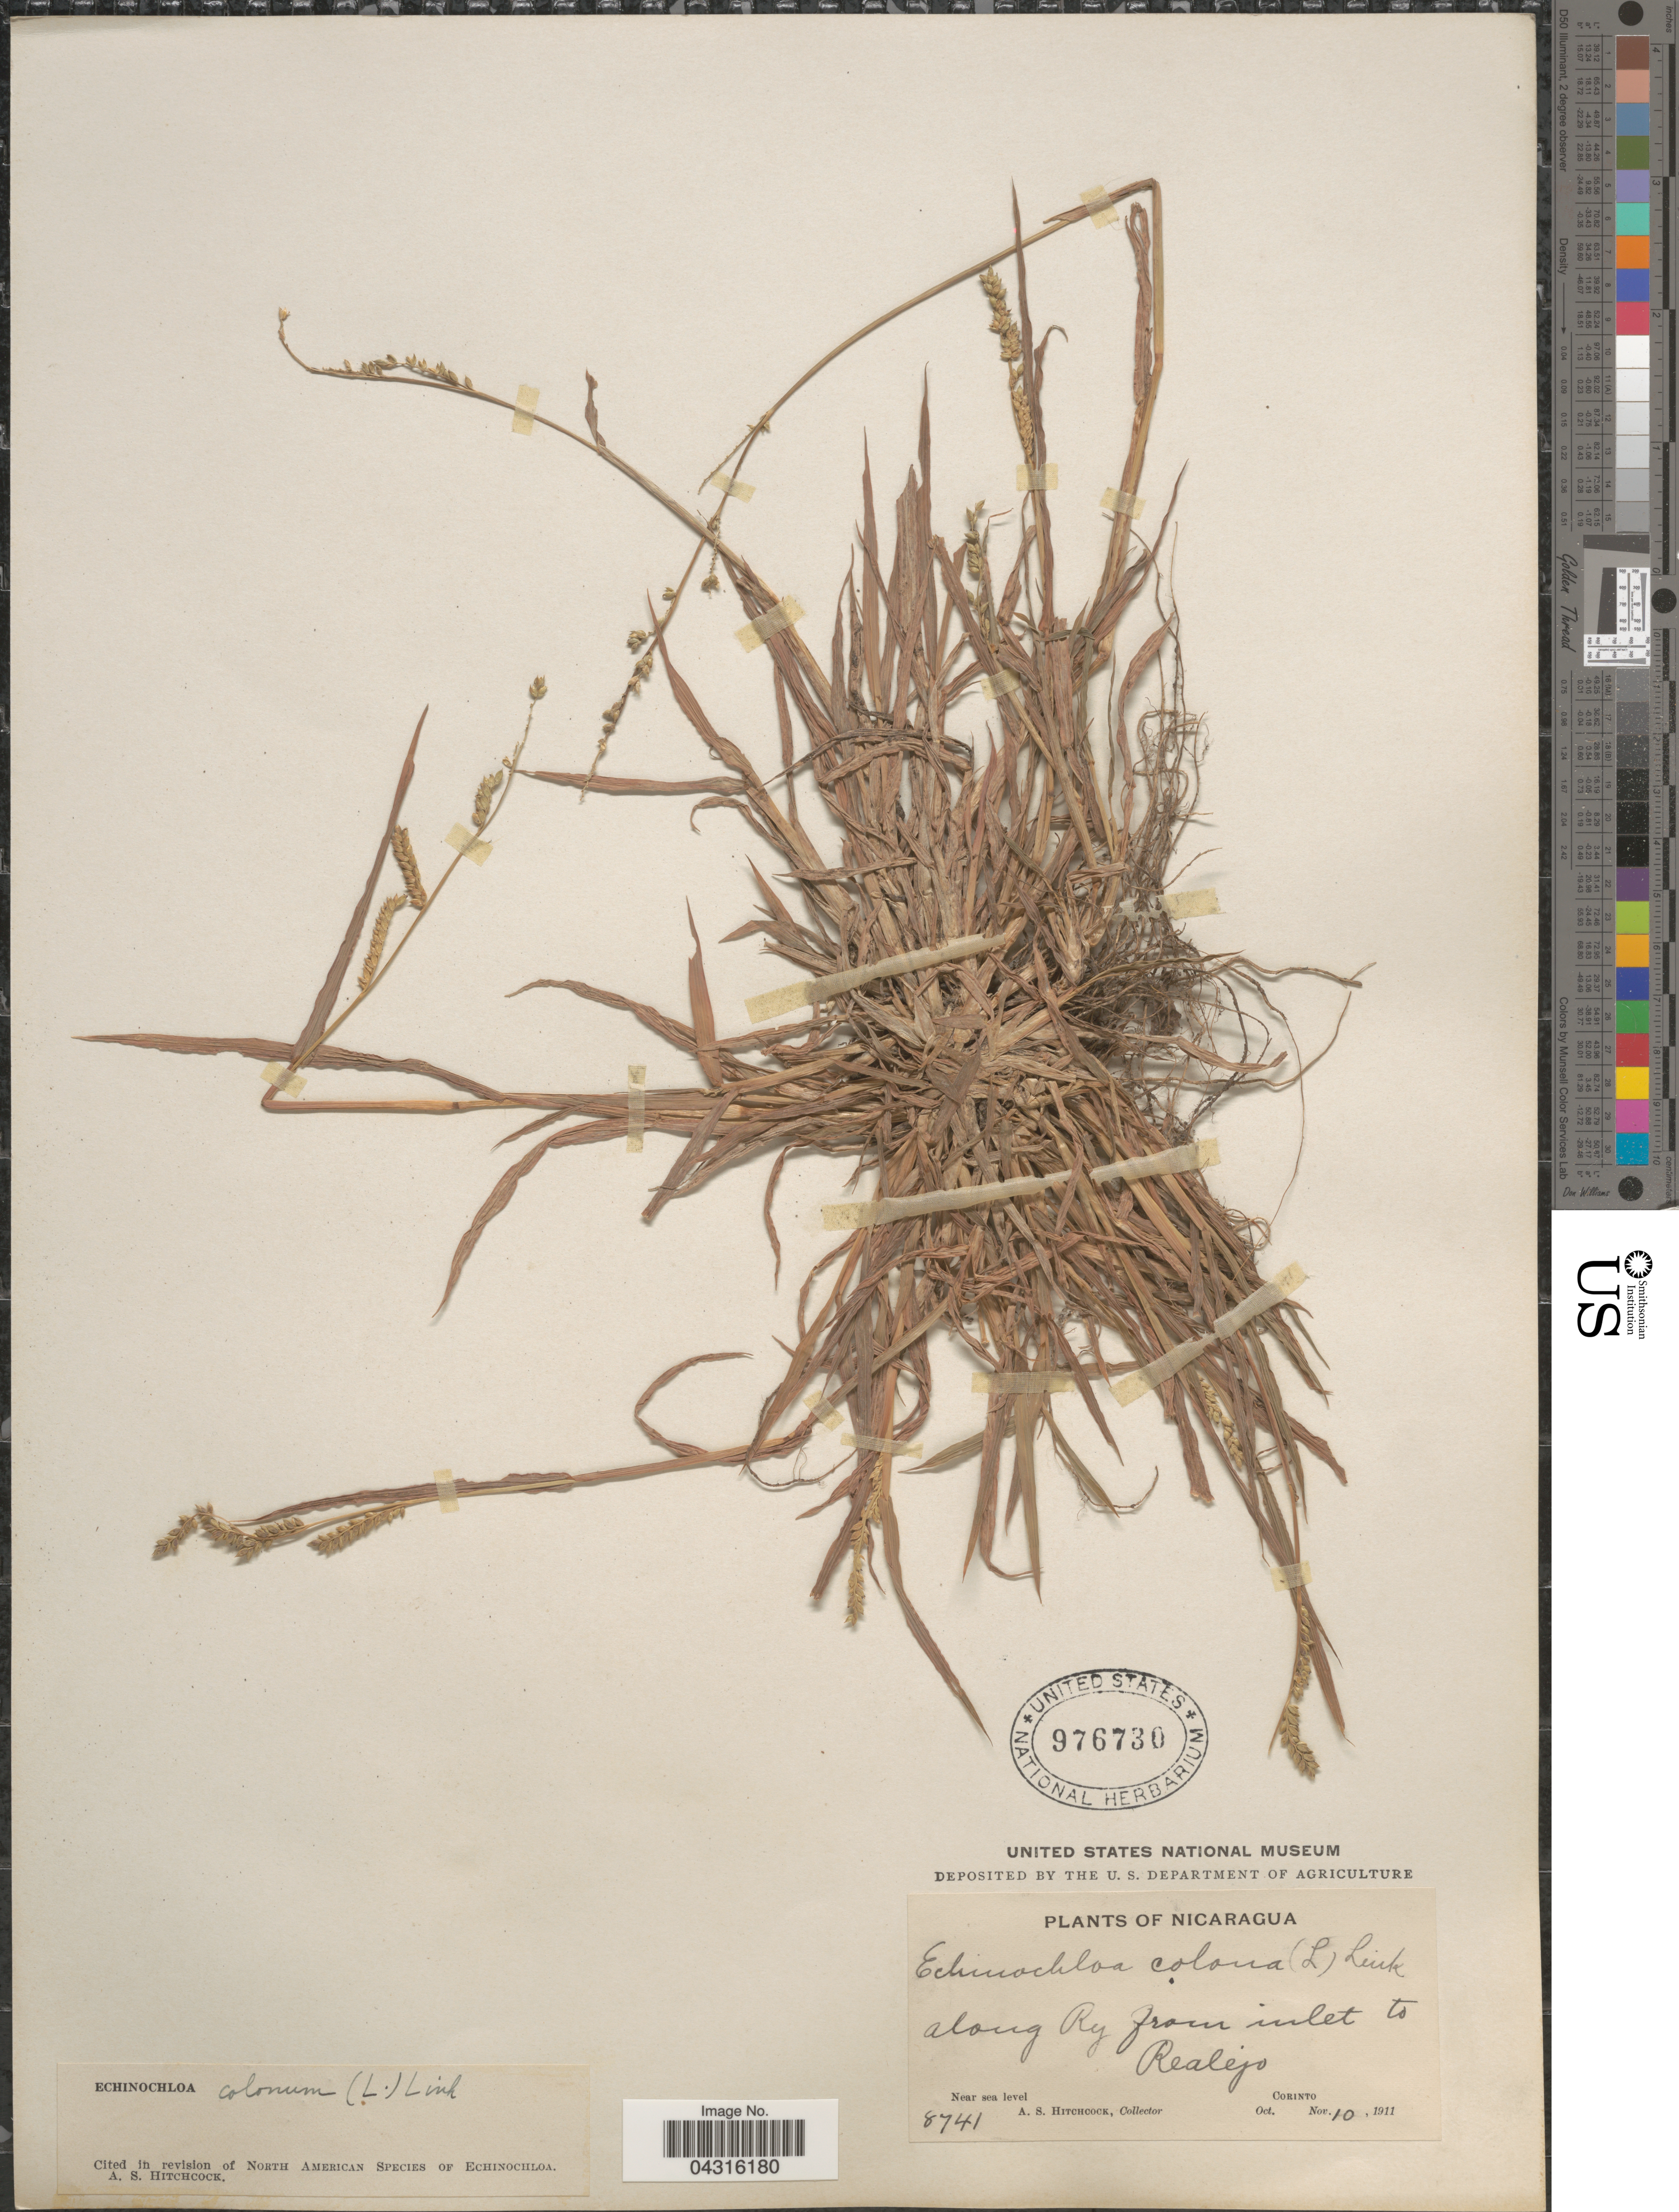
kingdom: Plantae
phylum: Tracheophyta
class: Liliopsida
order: Poales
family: Poaceae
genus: Echinochloa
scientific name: Echinochloa colona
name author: (L.) Link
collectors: A. S. Hitchcock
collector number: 8741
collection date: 1911-11-10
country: Nicaragua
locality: Along Ry from inlet to Realejo. Corinto.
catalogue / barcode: US 976730